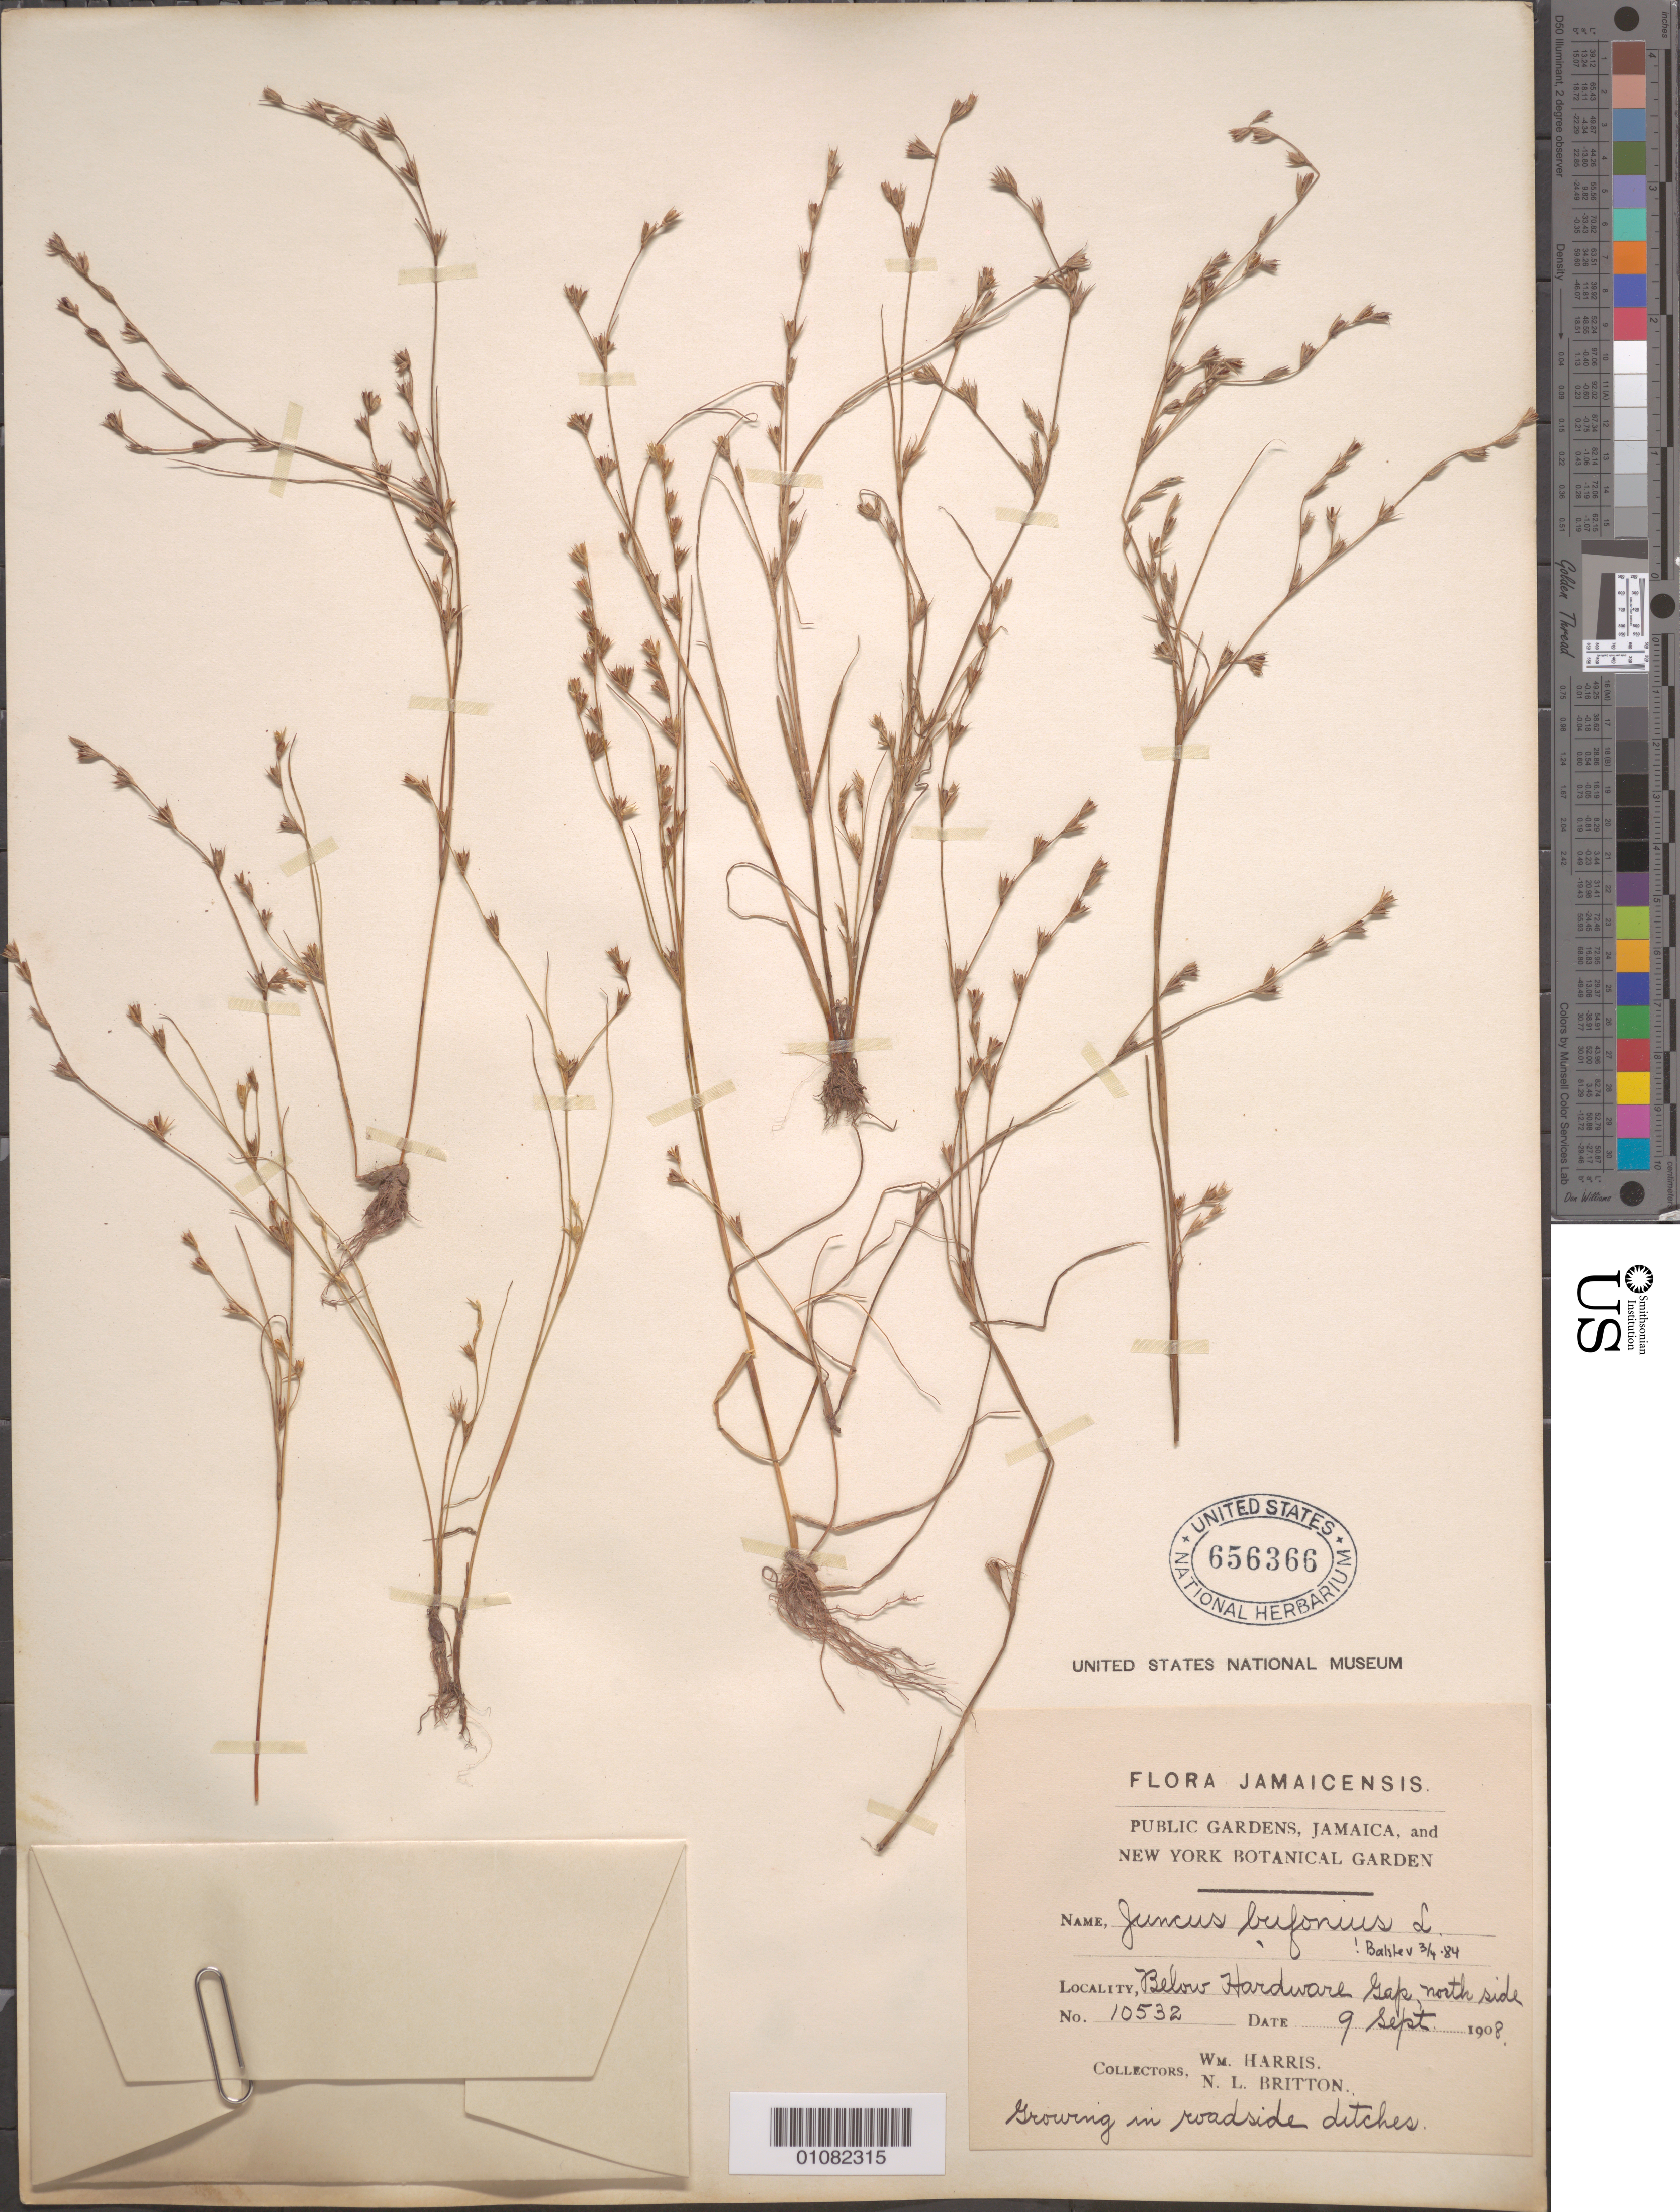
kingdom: Plantae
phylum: Tracheophyta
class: Liliopsida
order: Poales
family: Juncaceae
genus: Juncus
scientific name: Juncus bufonius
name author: L.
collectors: W. Harris & N. Britton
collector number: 10532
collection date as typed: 09 Sep 1908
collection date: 1908-09-09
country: Jamaica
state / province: Saint Andrew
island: Jamaica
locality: Below Hardware Gap, N side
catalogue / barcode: US 656366